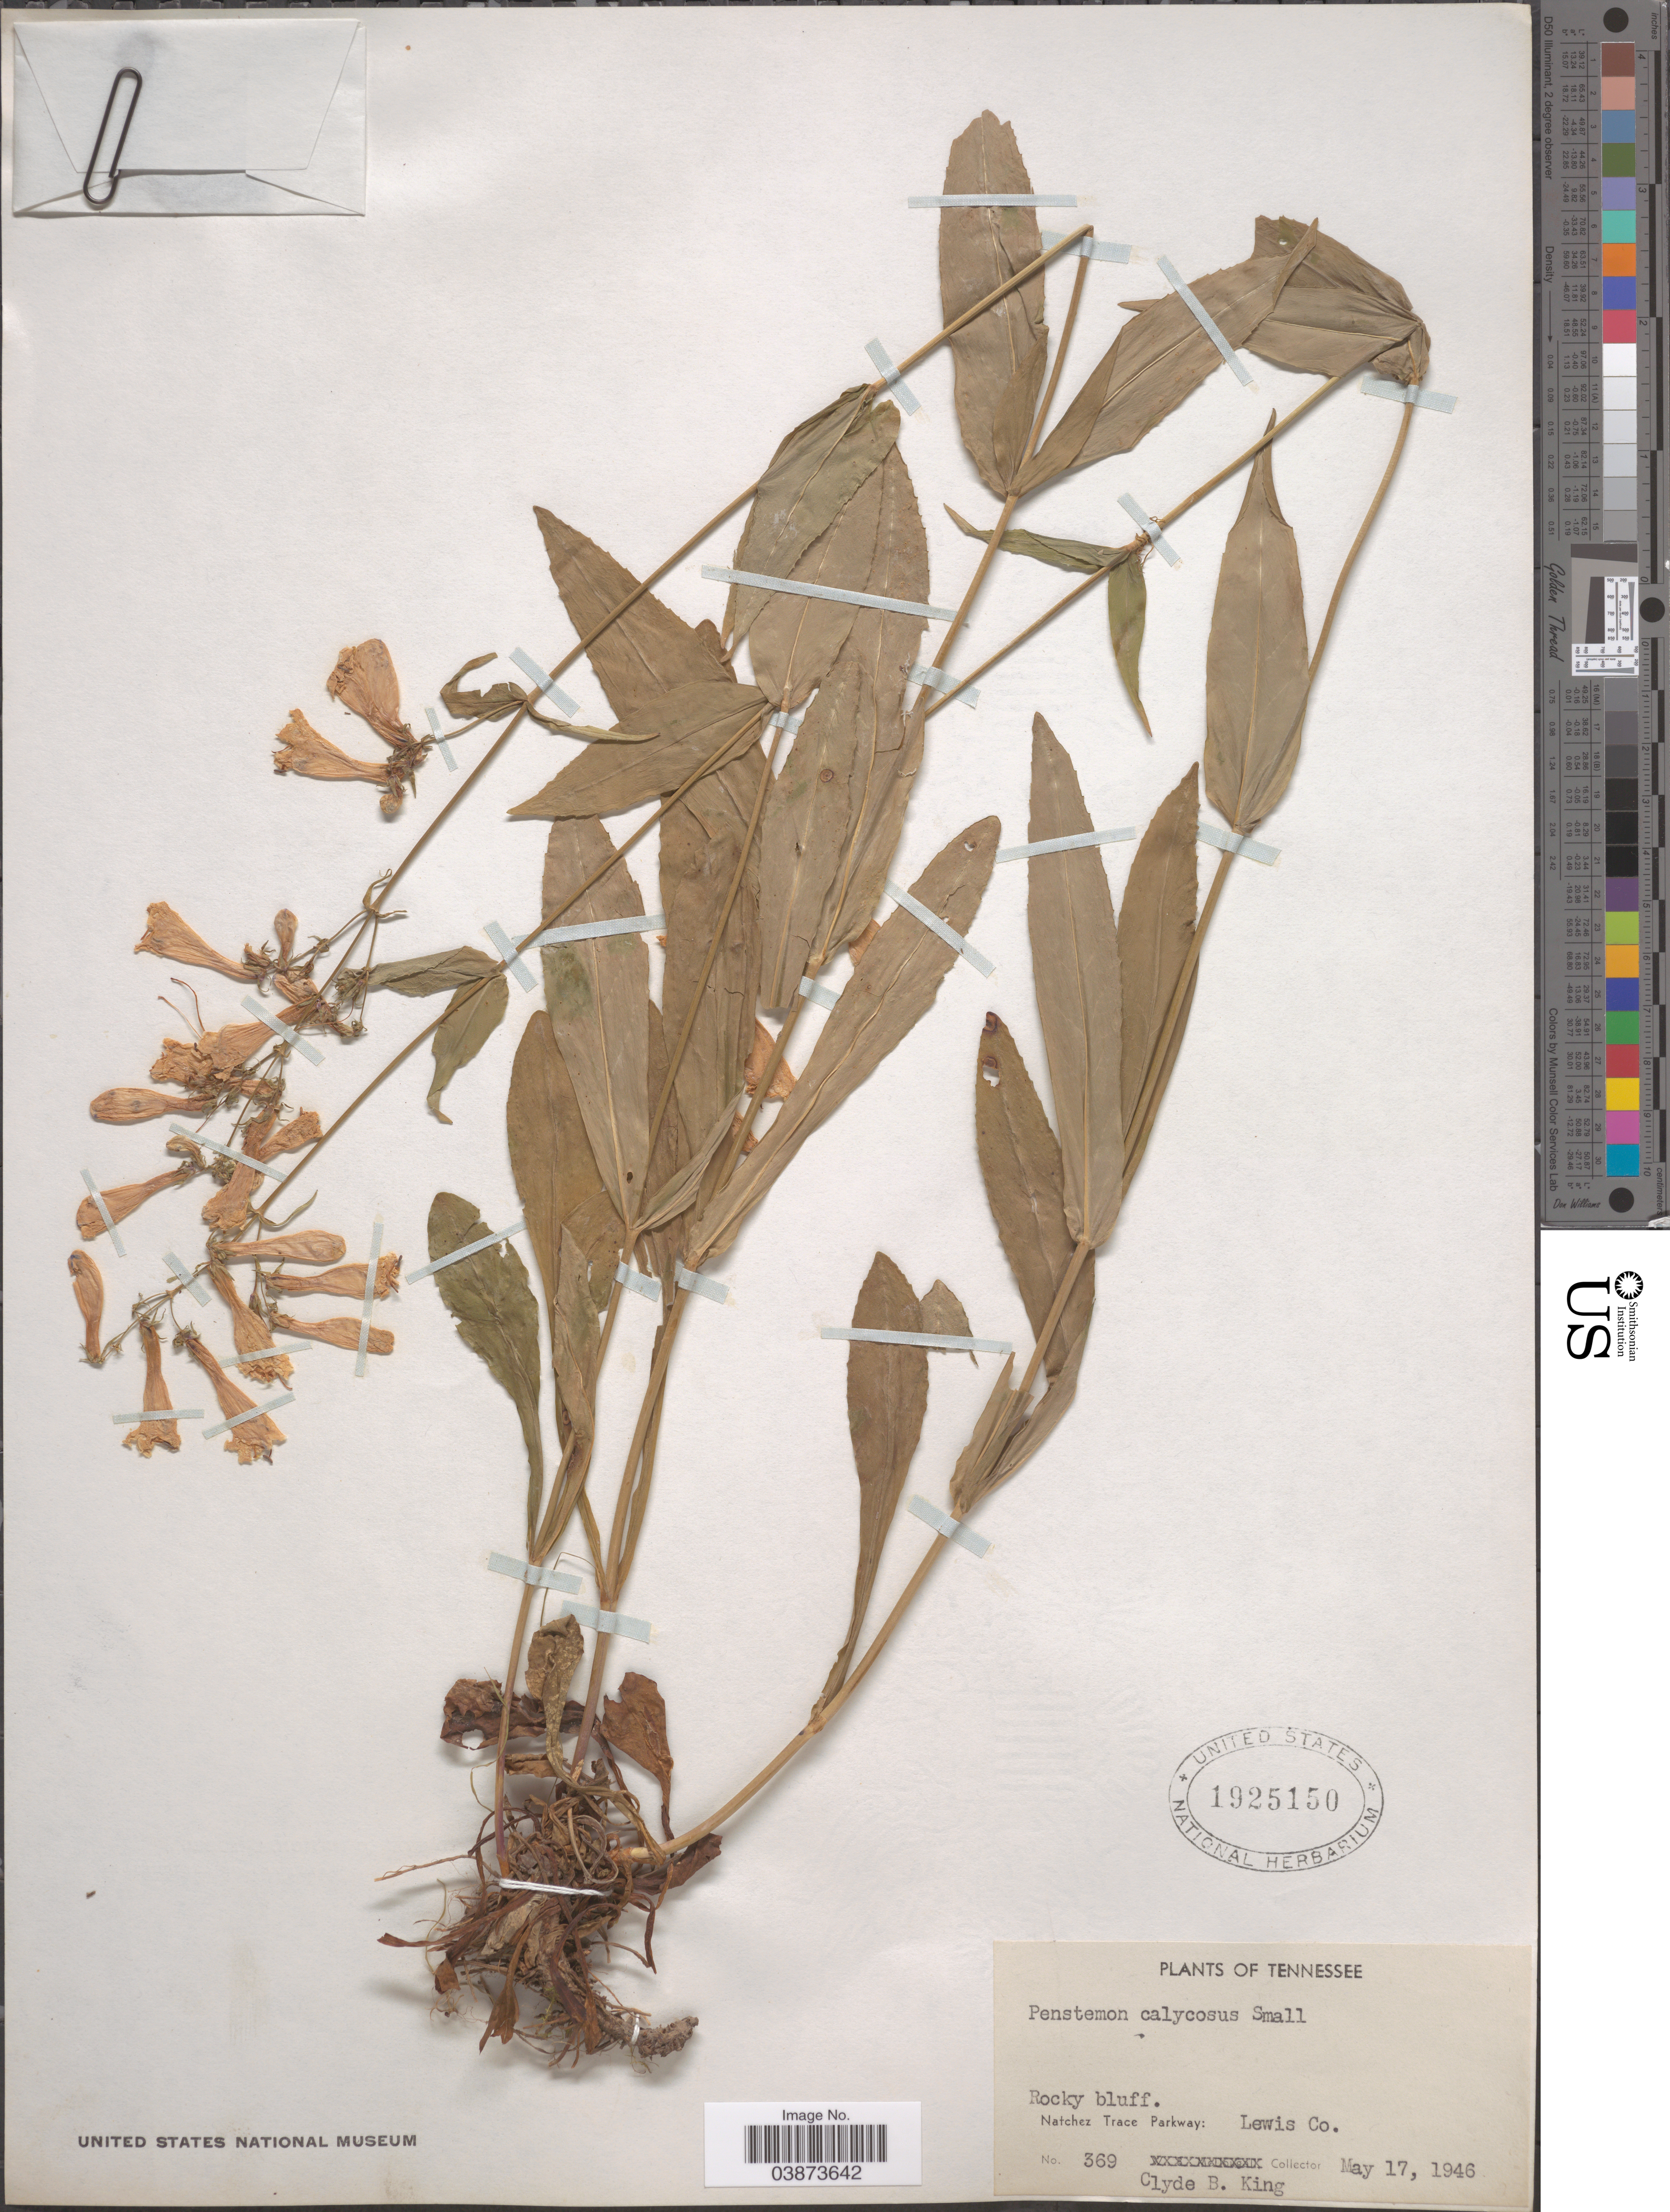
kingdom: Plantae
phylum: Tracheophyta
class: Magnoliopsida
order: Lamiales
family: Plantaginaceae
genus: Penstemon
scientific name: Penstemon calycosus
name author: Small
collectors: C. King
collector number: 369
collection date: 1946-05-17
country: United States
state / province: Tennessee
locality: Rocky bluff. Natchez Trace Parkway: Lewis Co.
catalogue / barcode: US 1925150